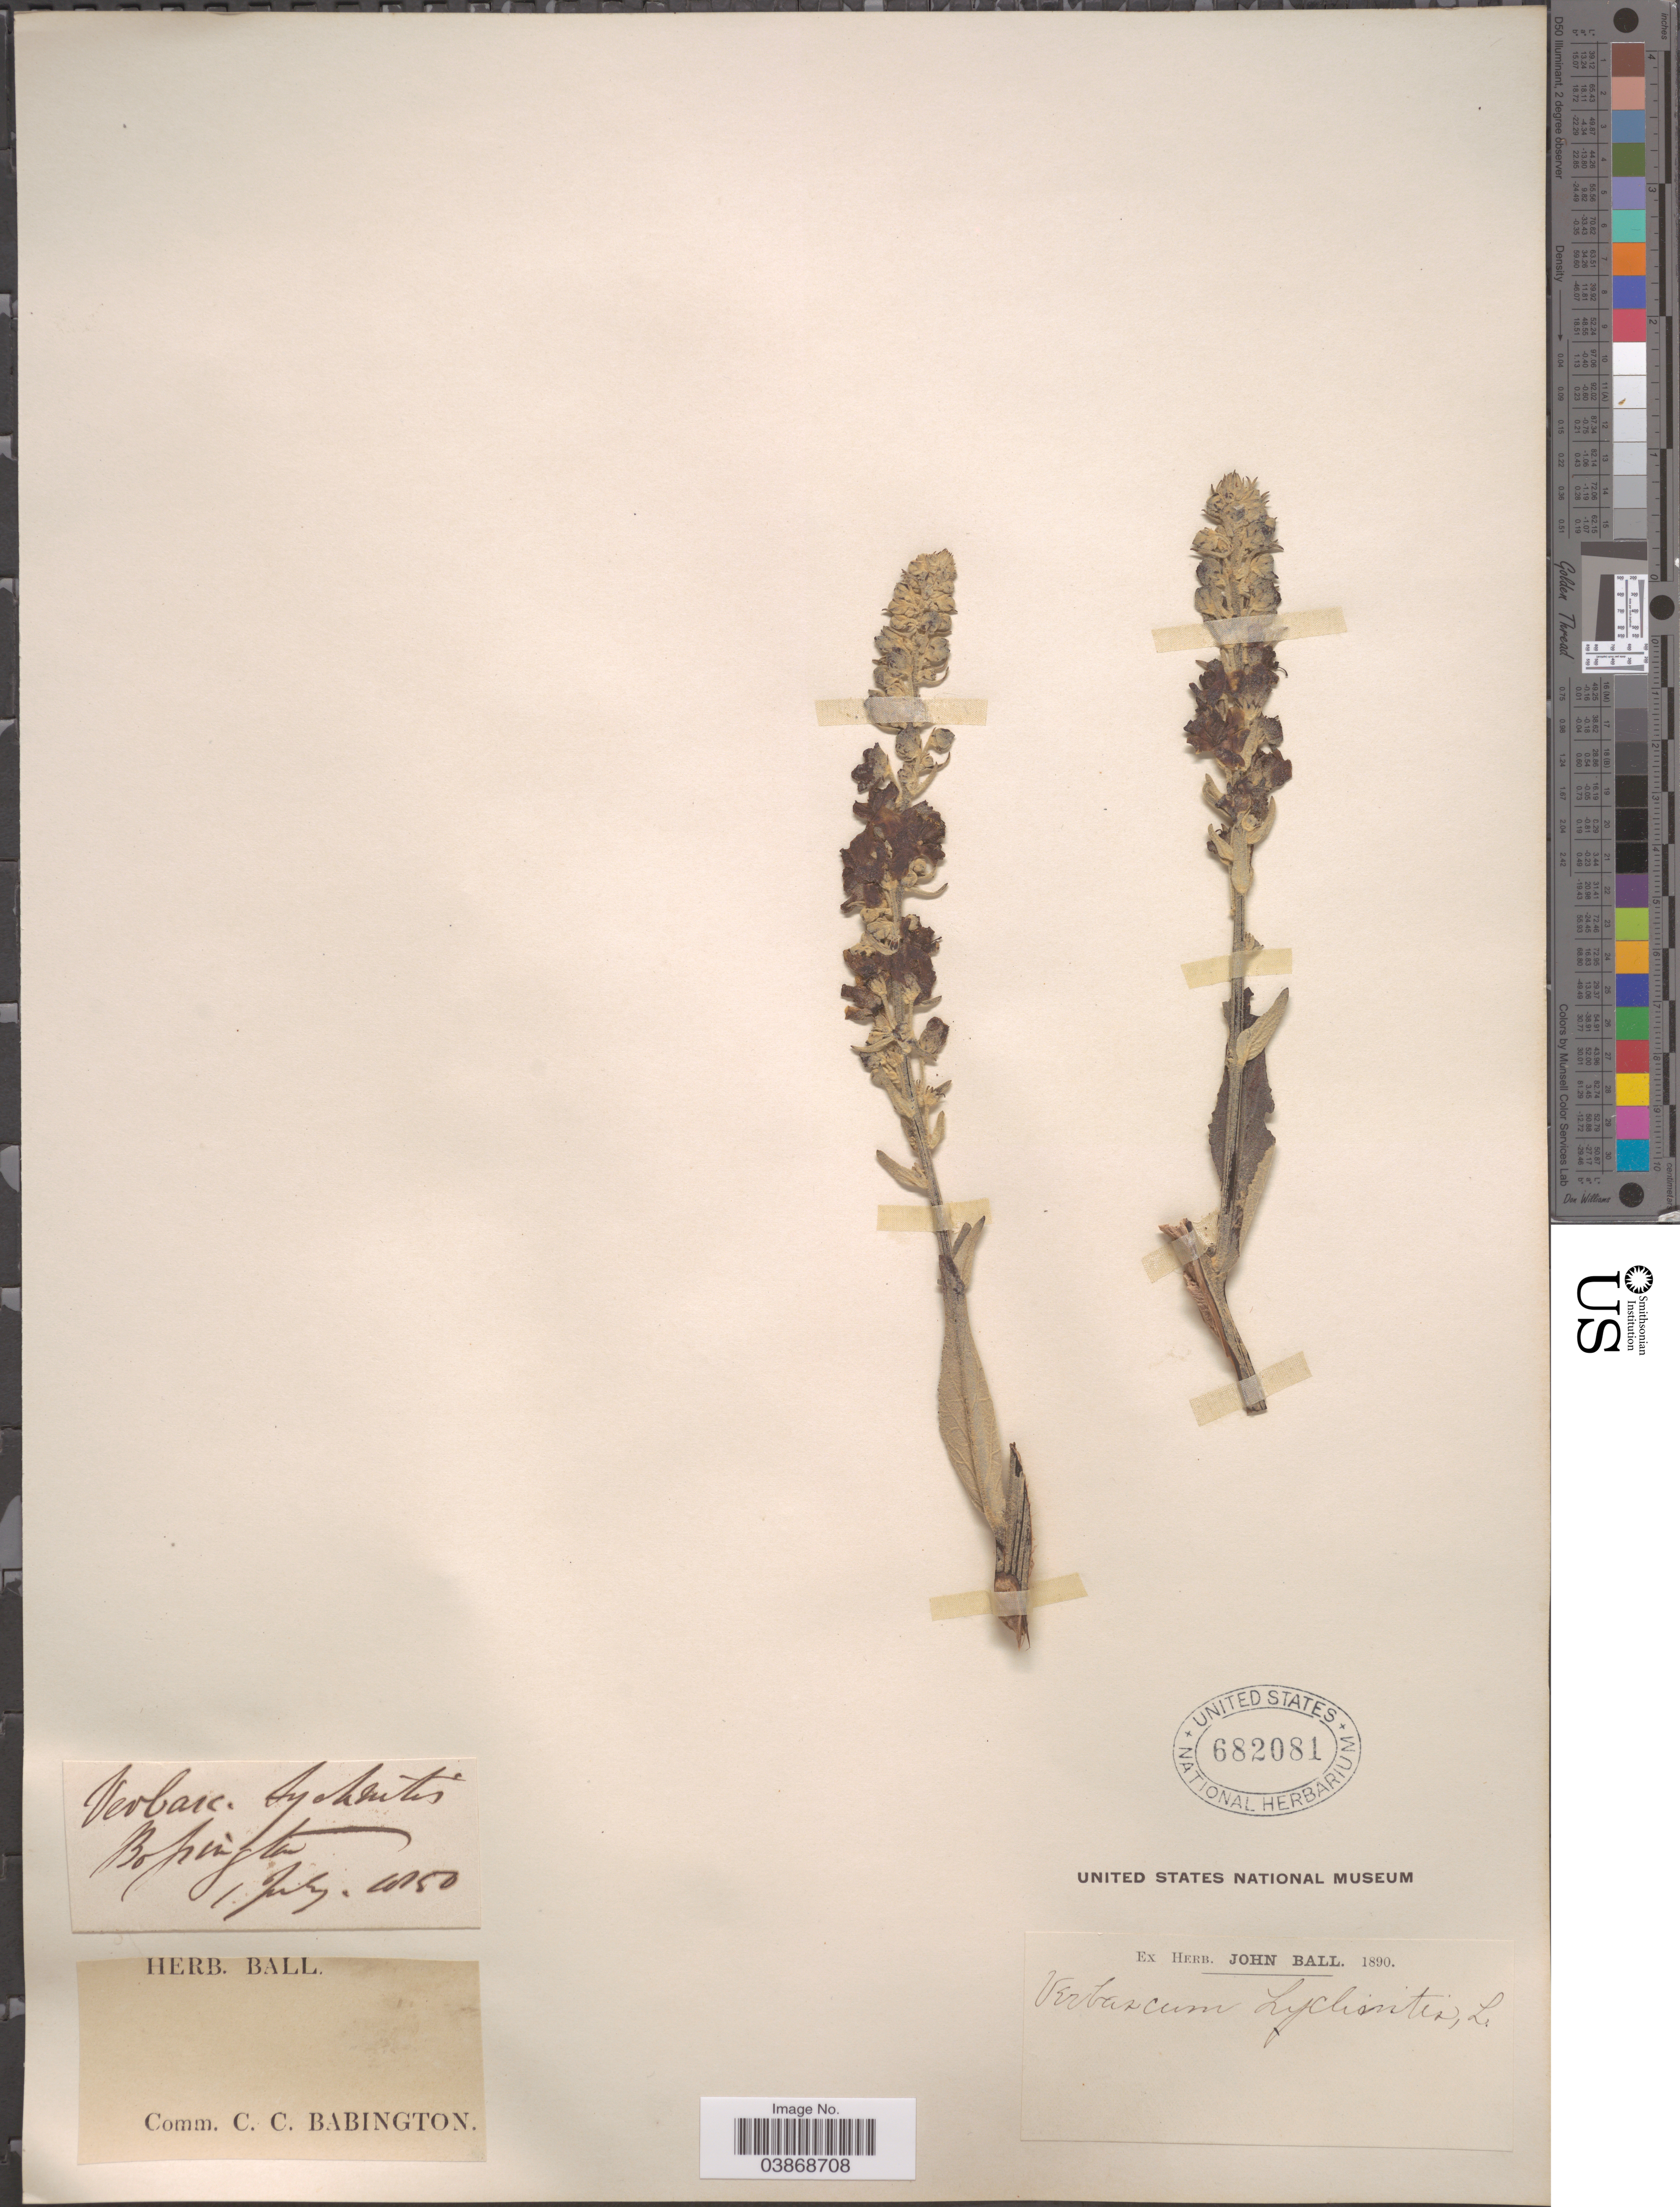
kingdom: Plantae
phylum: Tracheophyta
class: Magnoliopsida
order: Lamiales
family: Scrophulariaceae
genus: Verbascum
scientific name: Verbascum lychnitis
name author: L.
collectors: ex herb. John Ball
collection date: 1850-07-01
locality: Bopinftan. [interpreted]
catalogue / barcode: US 682081